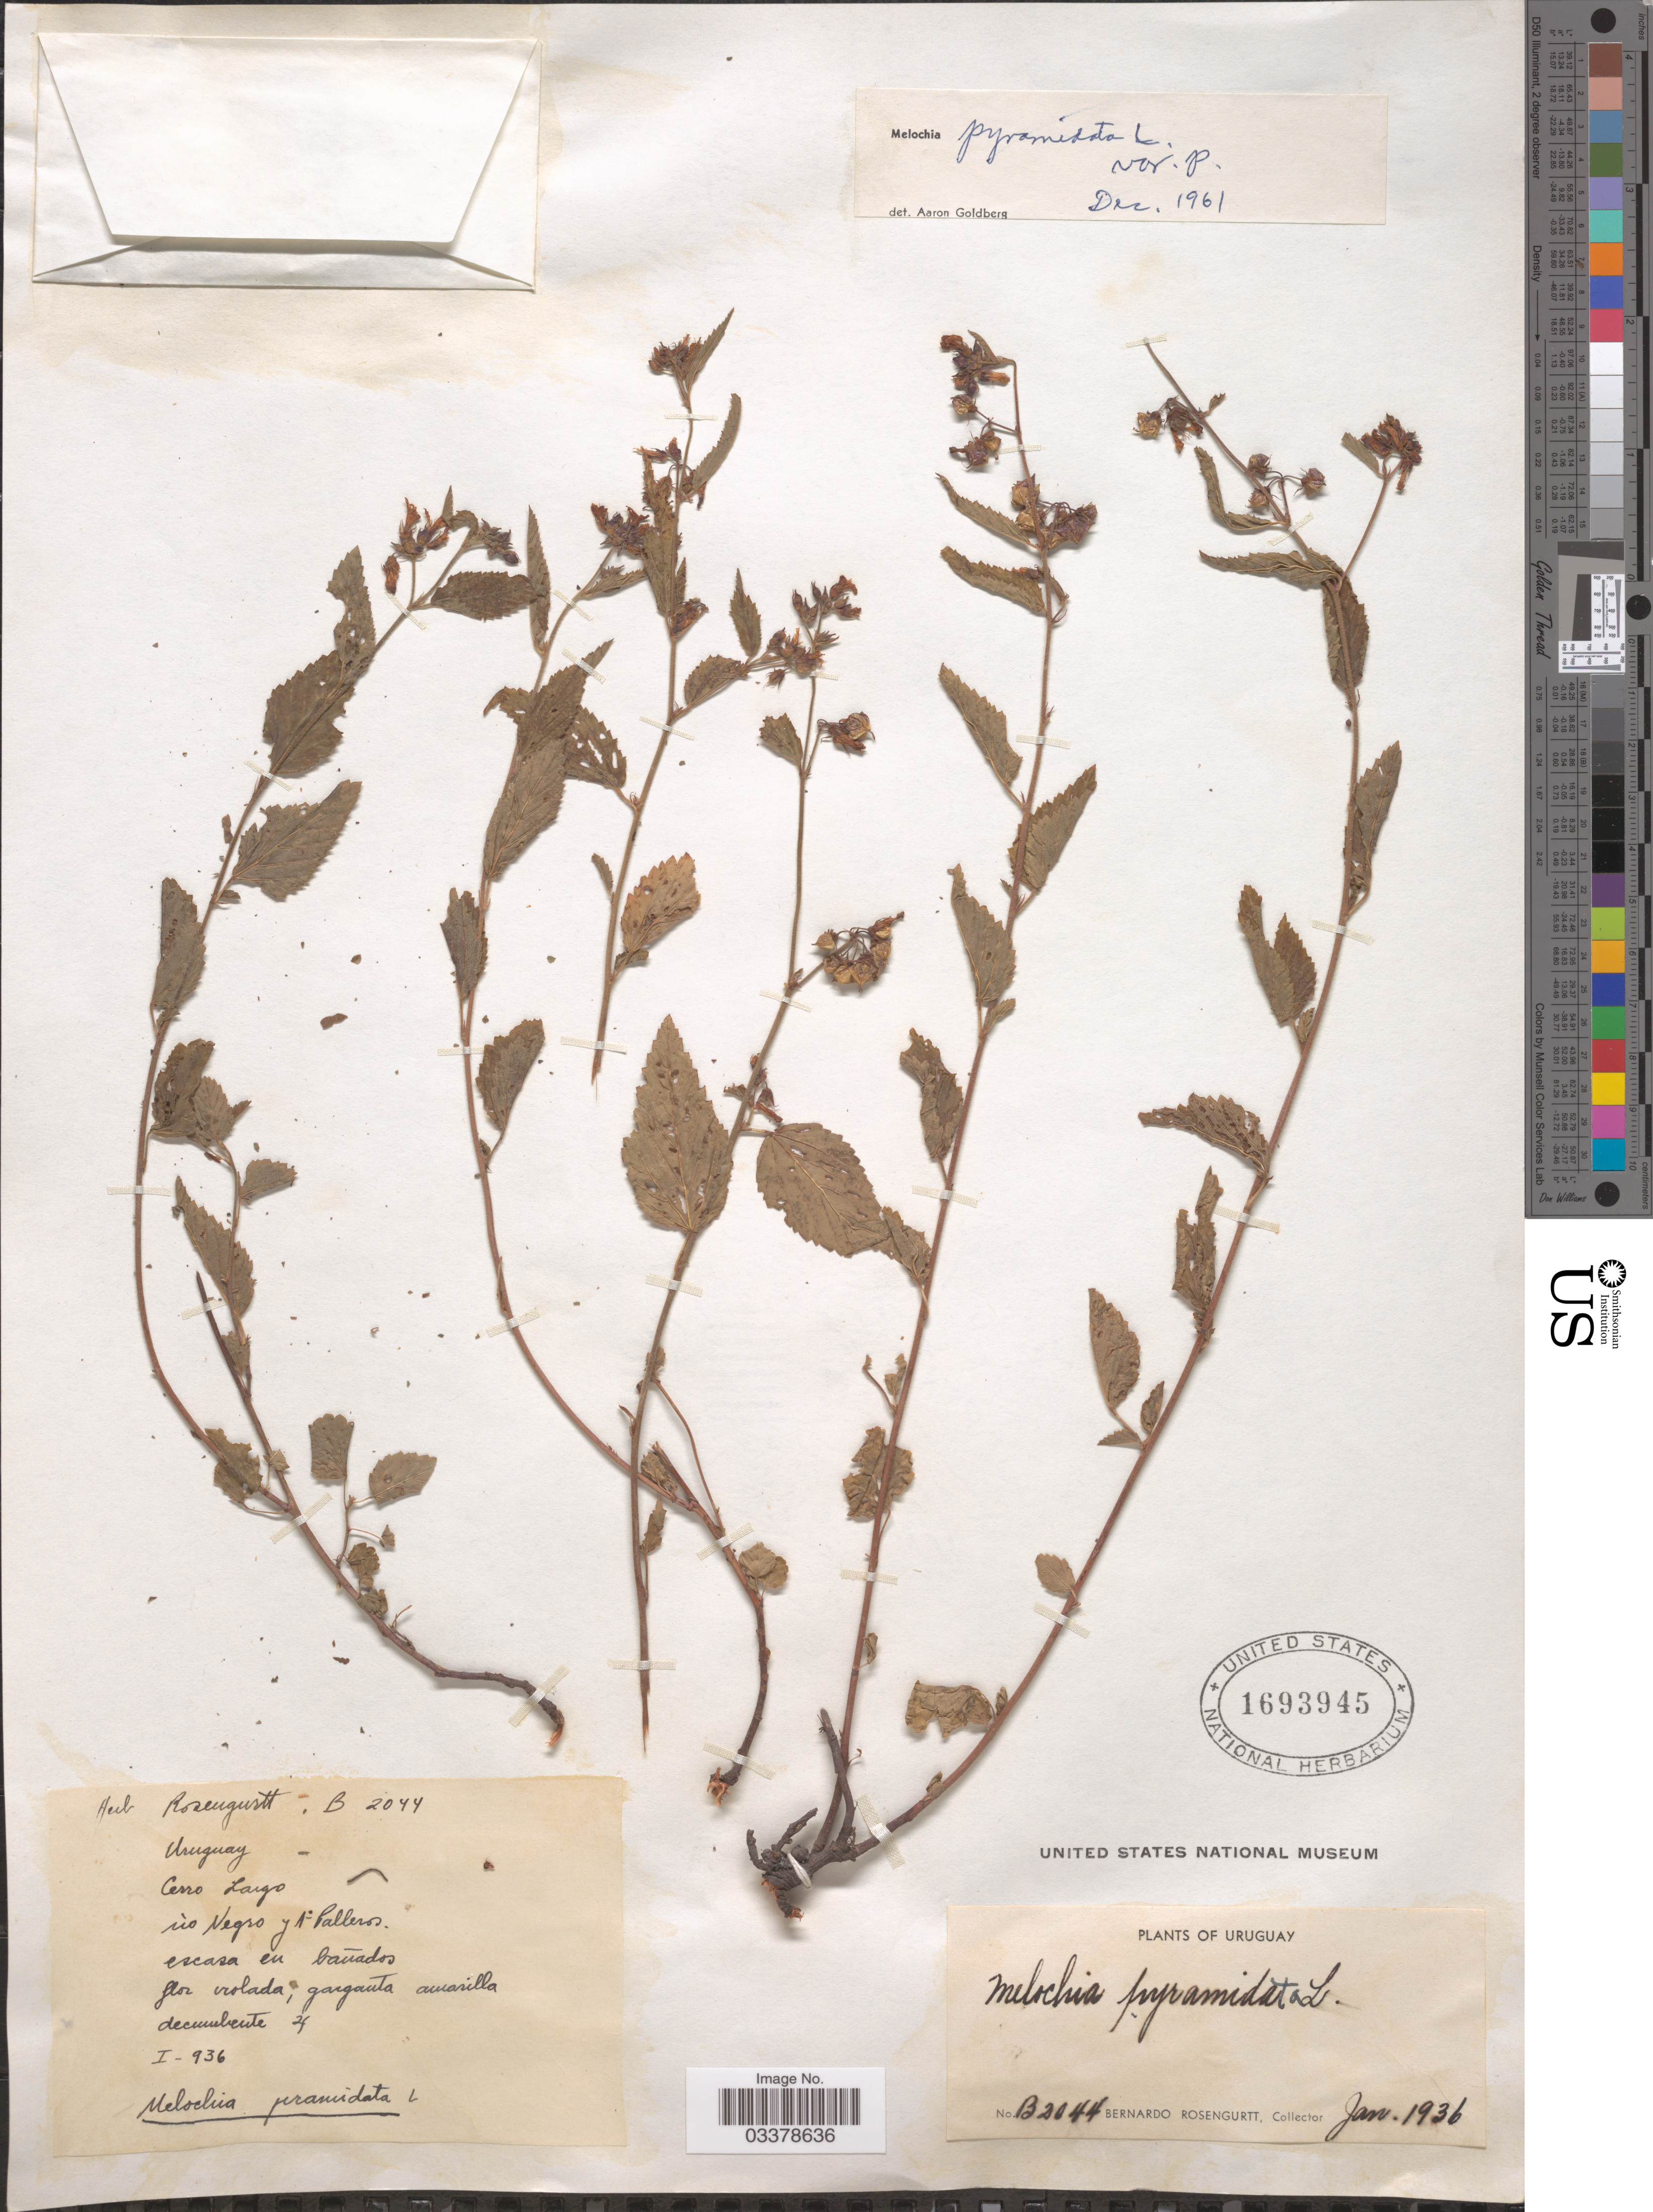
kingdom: Plantae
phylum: Tracheophyta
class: Magnoliopsida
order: Malvales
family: Malvaceae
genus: Melochia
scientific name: Melochia pyramidata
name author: L.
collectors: B. Rosengurtt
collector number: B2044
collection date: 1936-01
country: Uruguay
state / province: Cerro Largo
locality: Río Negro y Ao Palleros escasa en bañados.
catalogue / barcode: US 1693945